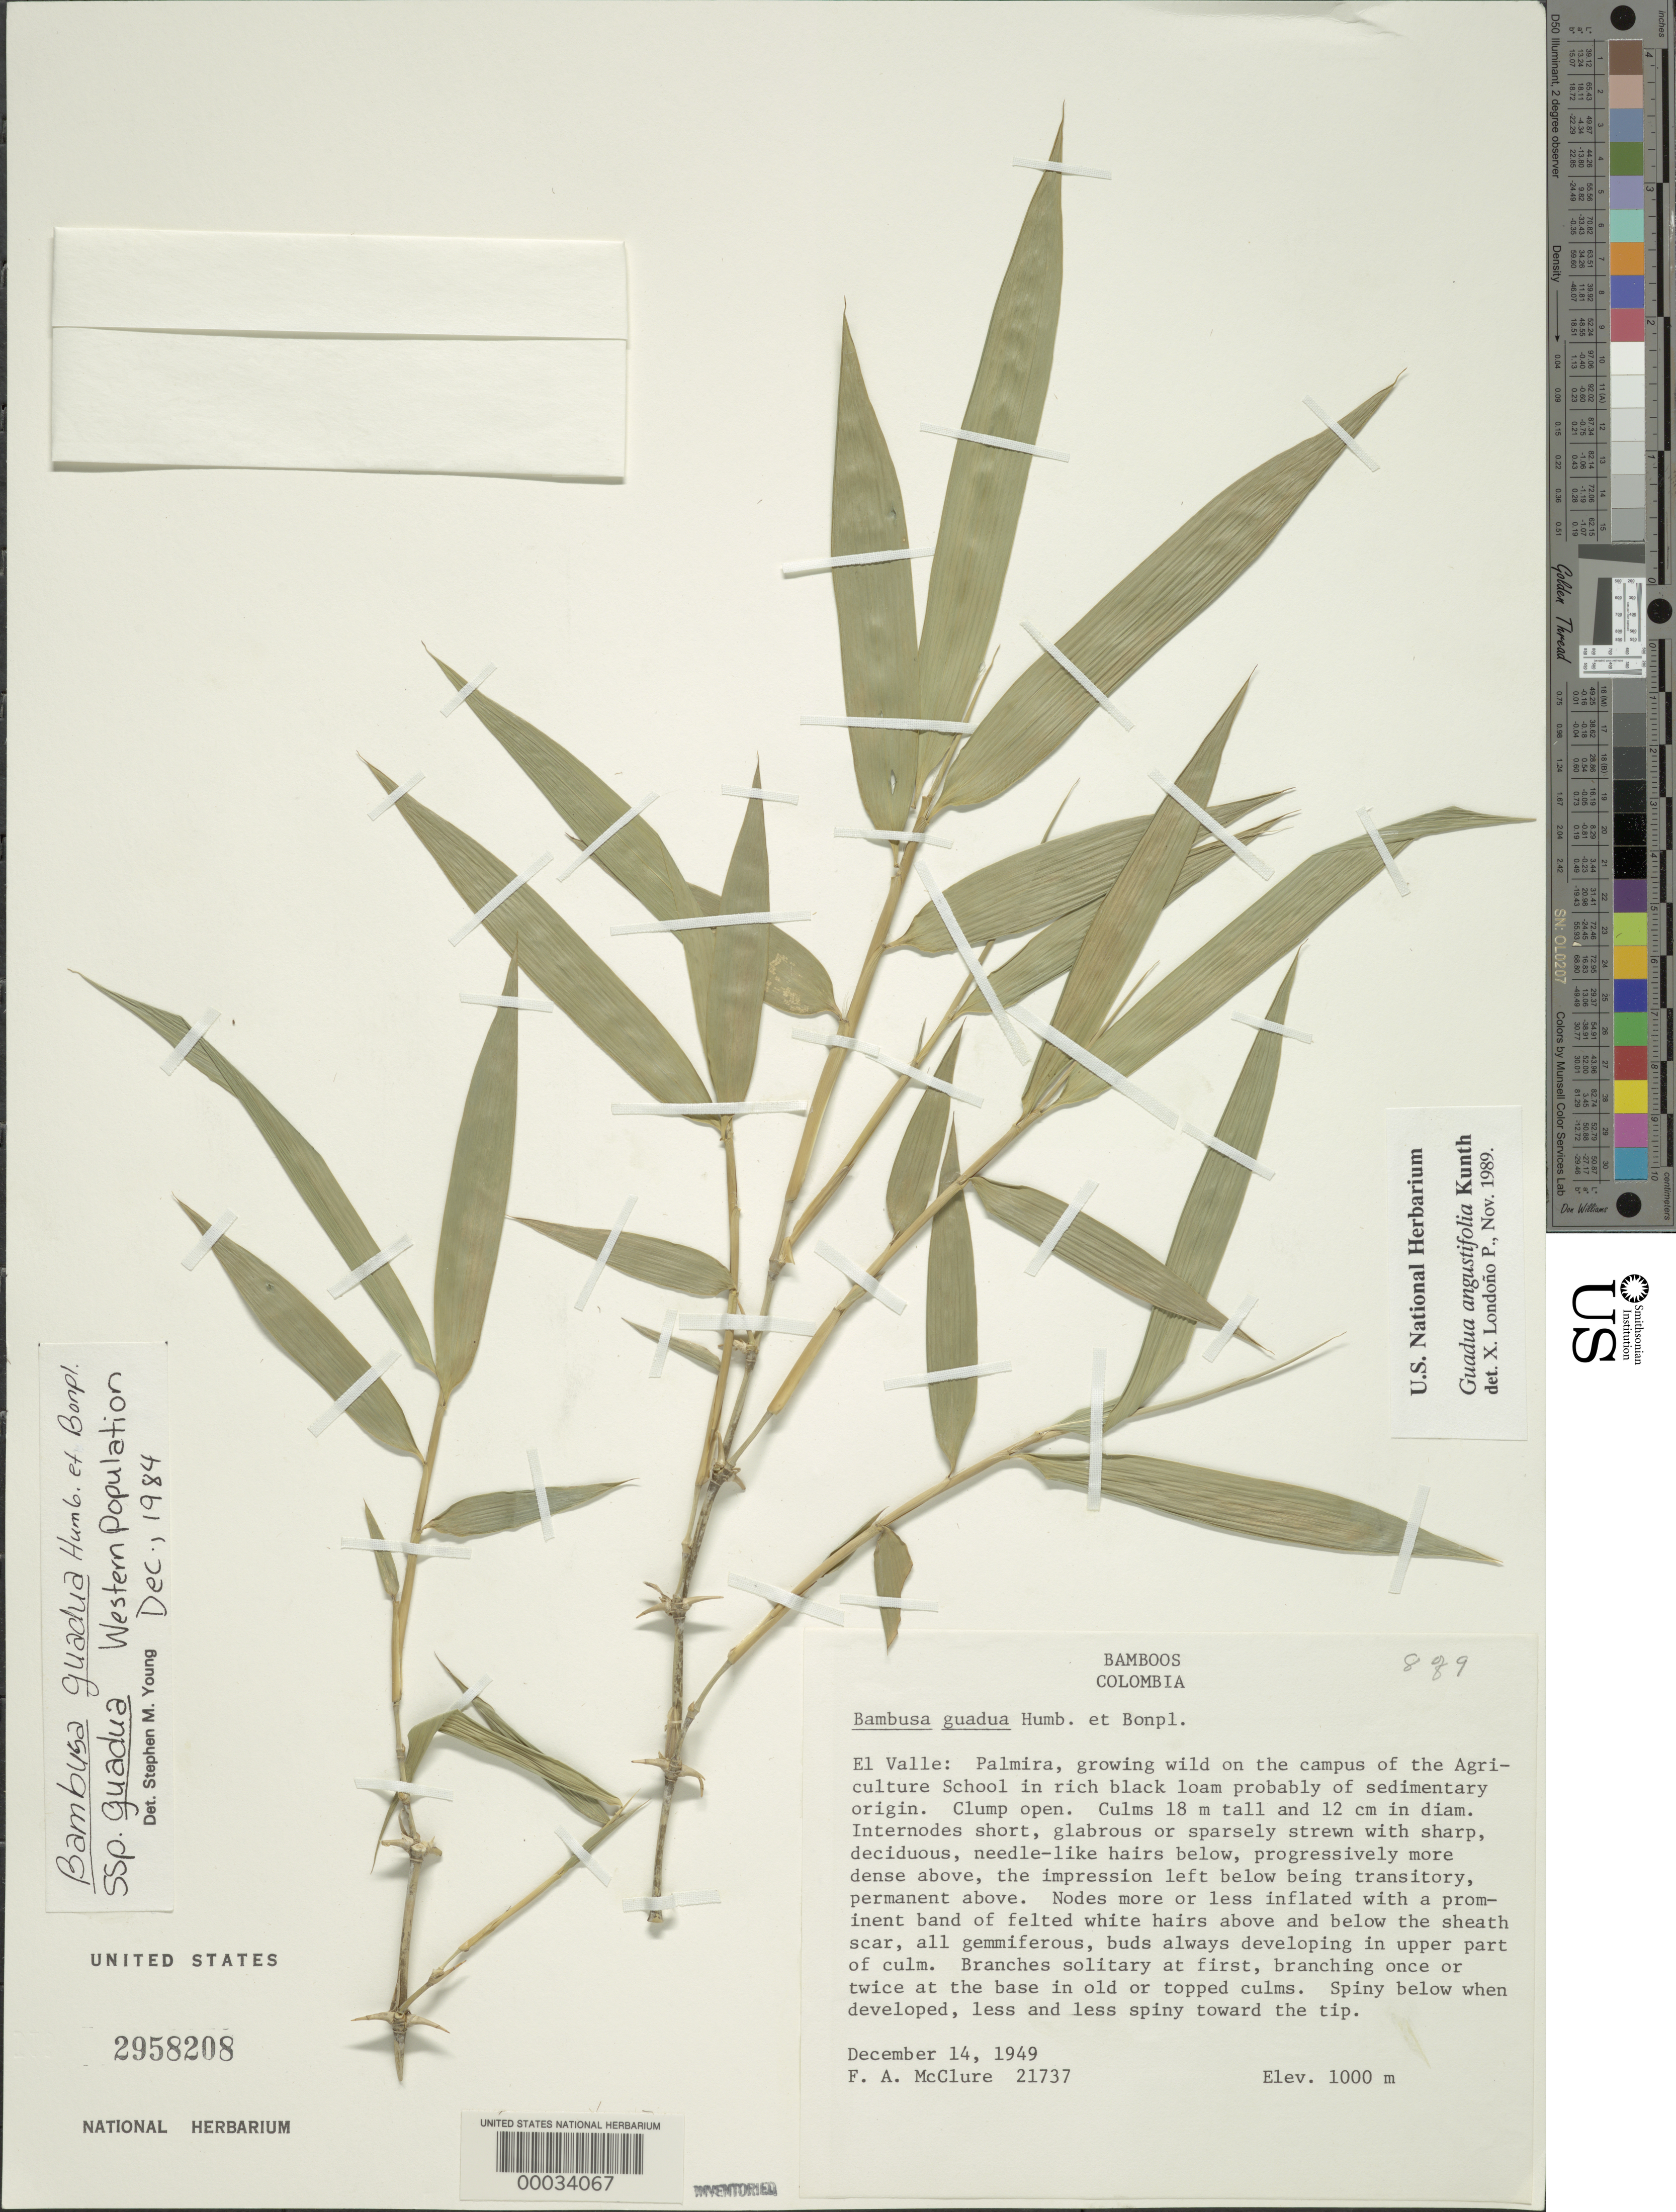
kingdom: Plantae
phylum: Tracheophyta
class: Liliopsida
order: Poales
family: Poaceae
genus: Guadua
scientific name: Guadua angustifolia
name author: Kunth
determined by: Londoño, X., (TULV), Jardin Botanico "Juan Maria Cespedes"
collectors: F. A. McClure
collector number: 21737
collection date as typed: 14 Dec 1949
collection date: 1949-12-14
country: Colombia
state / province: Valle del Cauca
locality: Palmira, campust of agriculture school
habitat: Rich black loam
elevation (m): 1000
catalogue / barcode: US 2958208